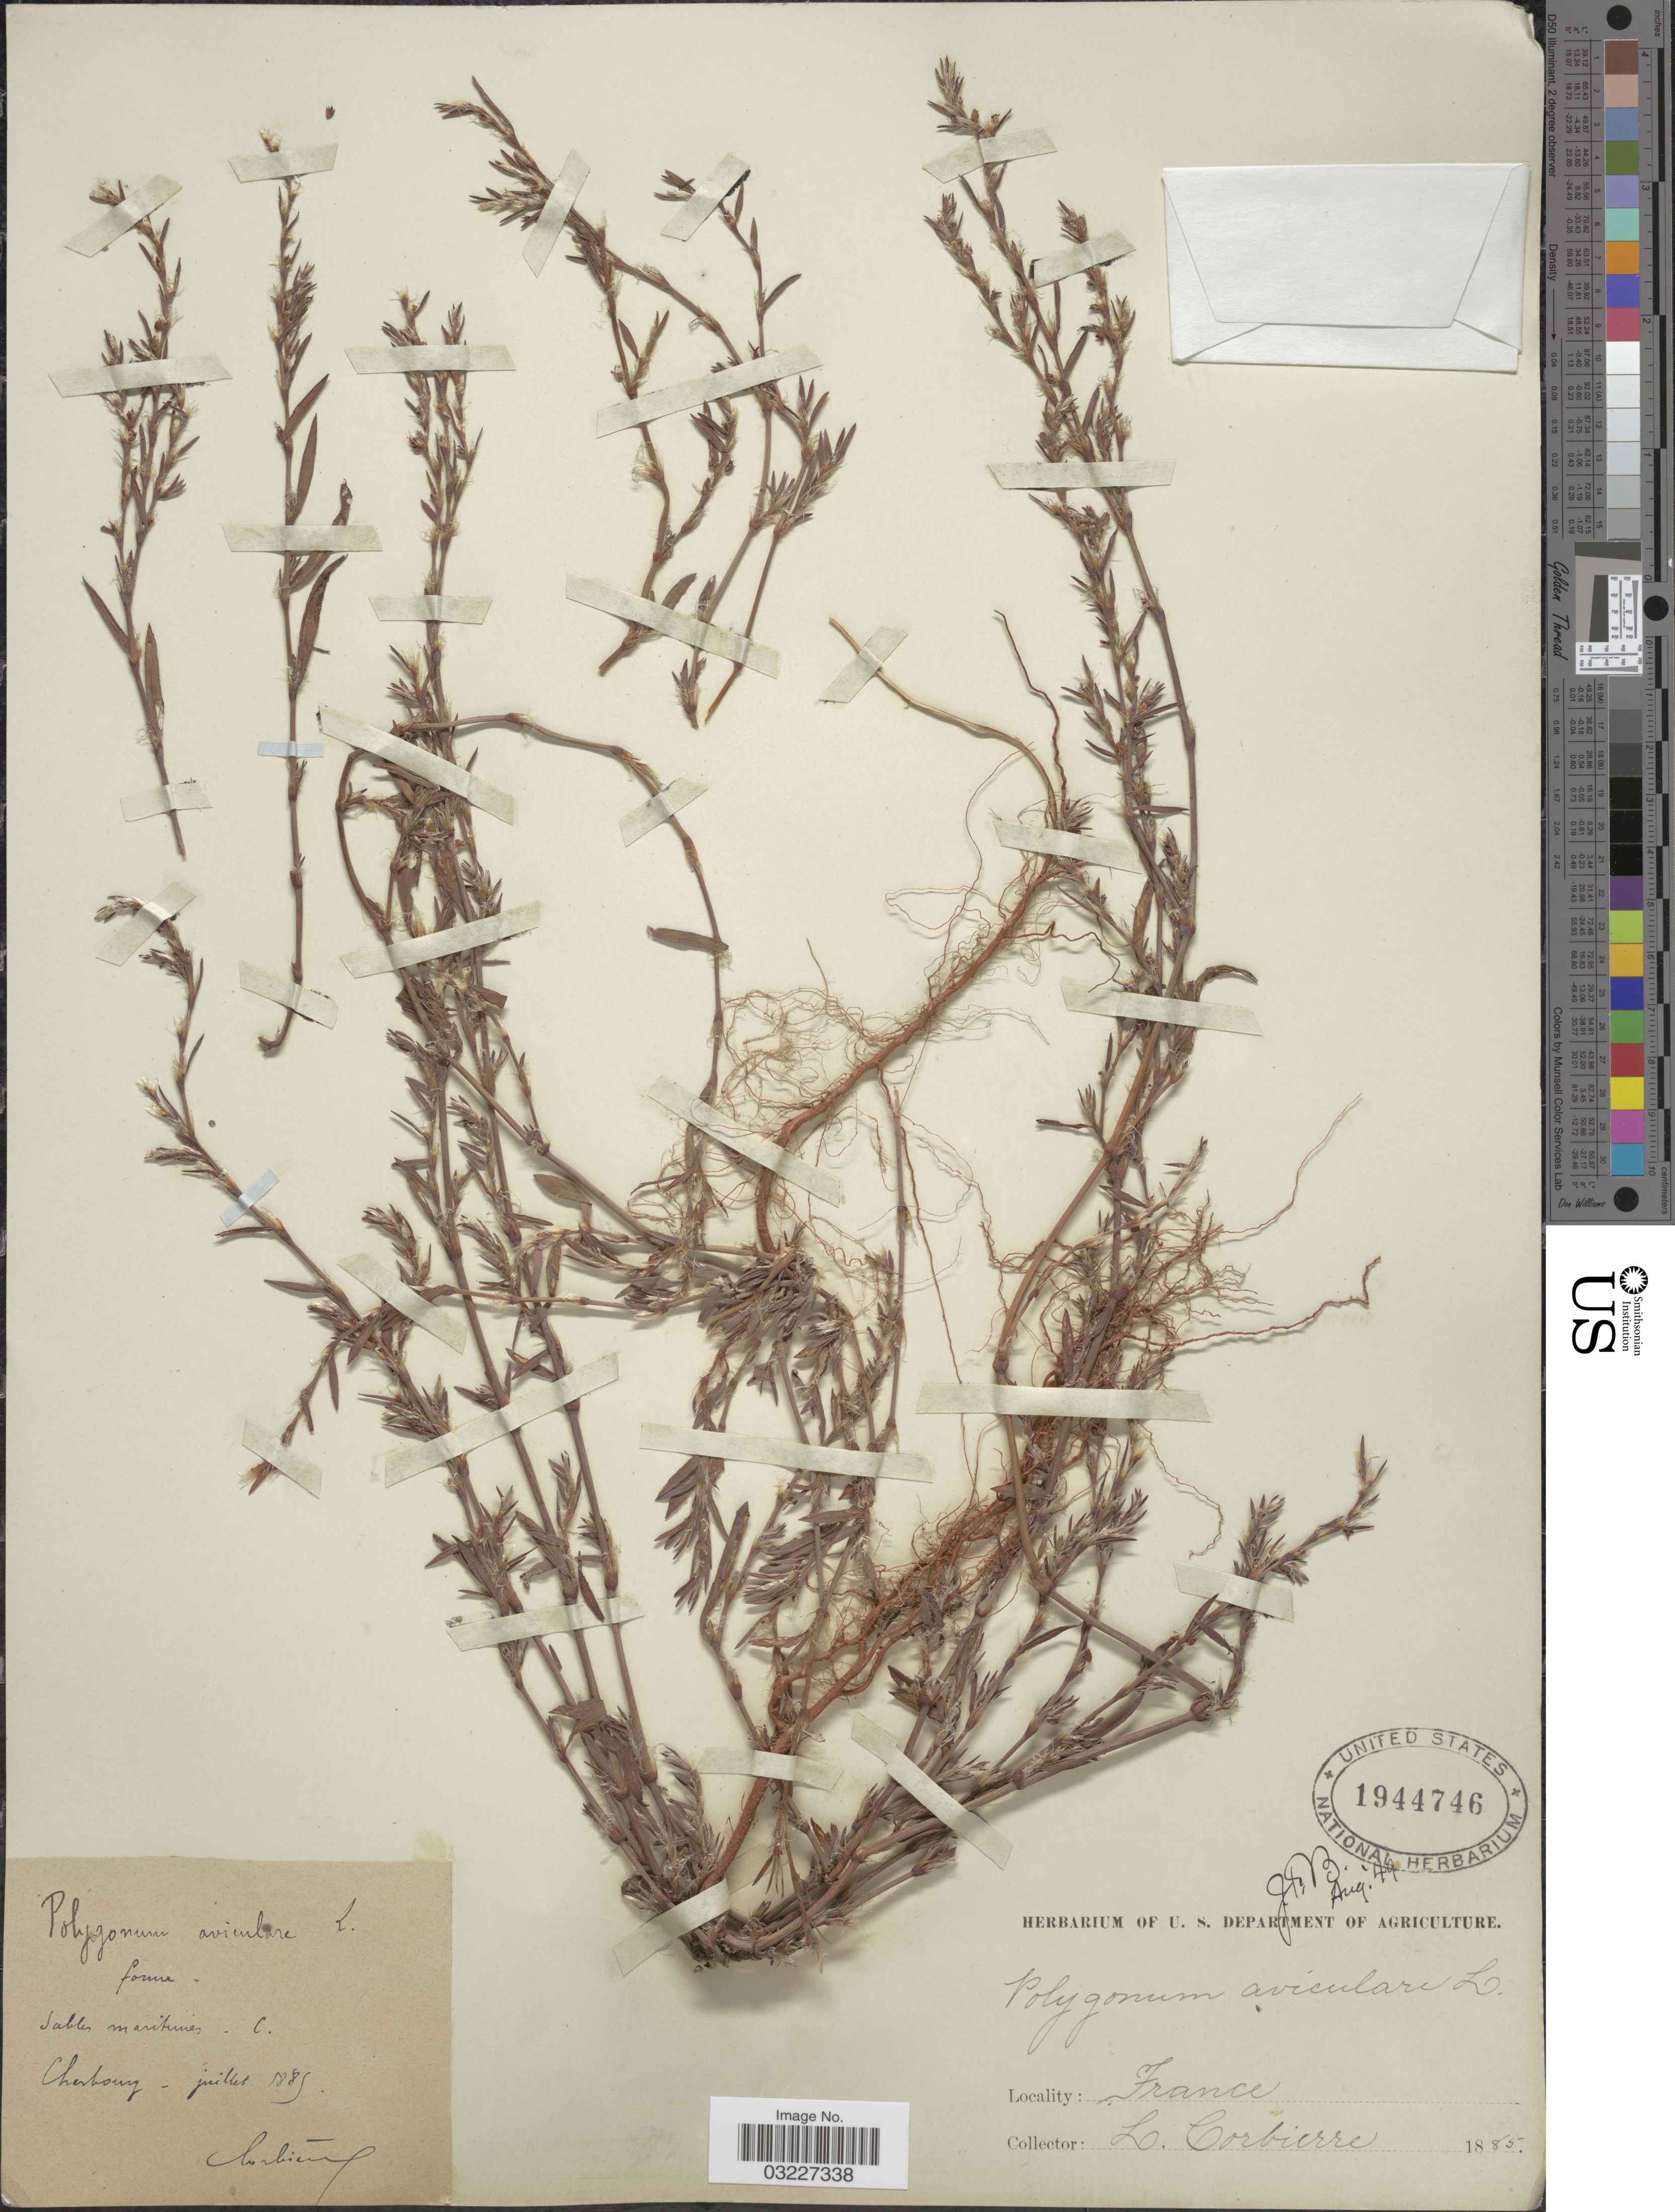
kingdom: Plantae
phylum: Tracheophyta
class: Magnoliopsida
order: Caryophyllales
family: Polygonaceae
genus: Polygonum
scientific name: Polygonum aviculare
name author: L.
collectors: L. Corbière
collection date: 1885-07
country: France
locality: C. Cherbourg.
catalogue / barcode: US 1944746